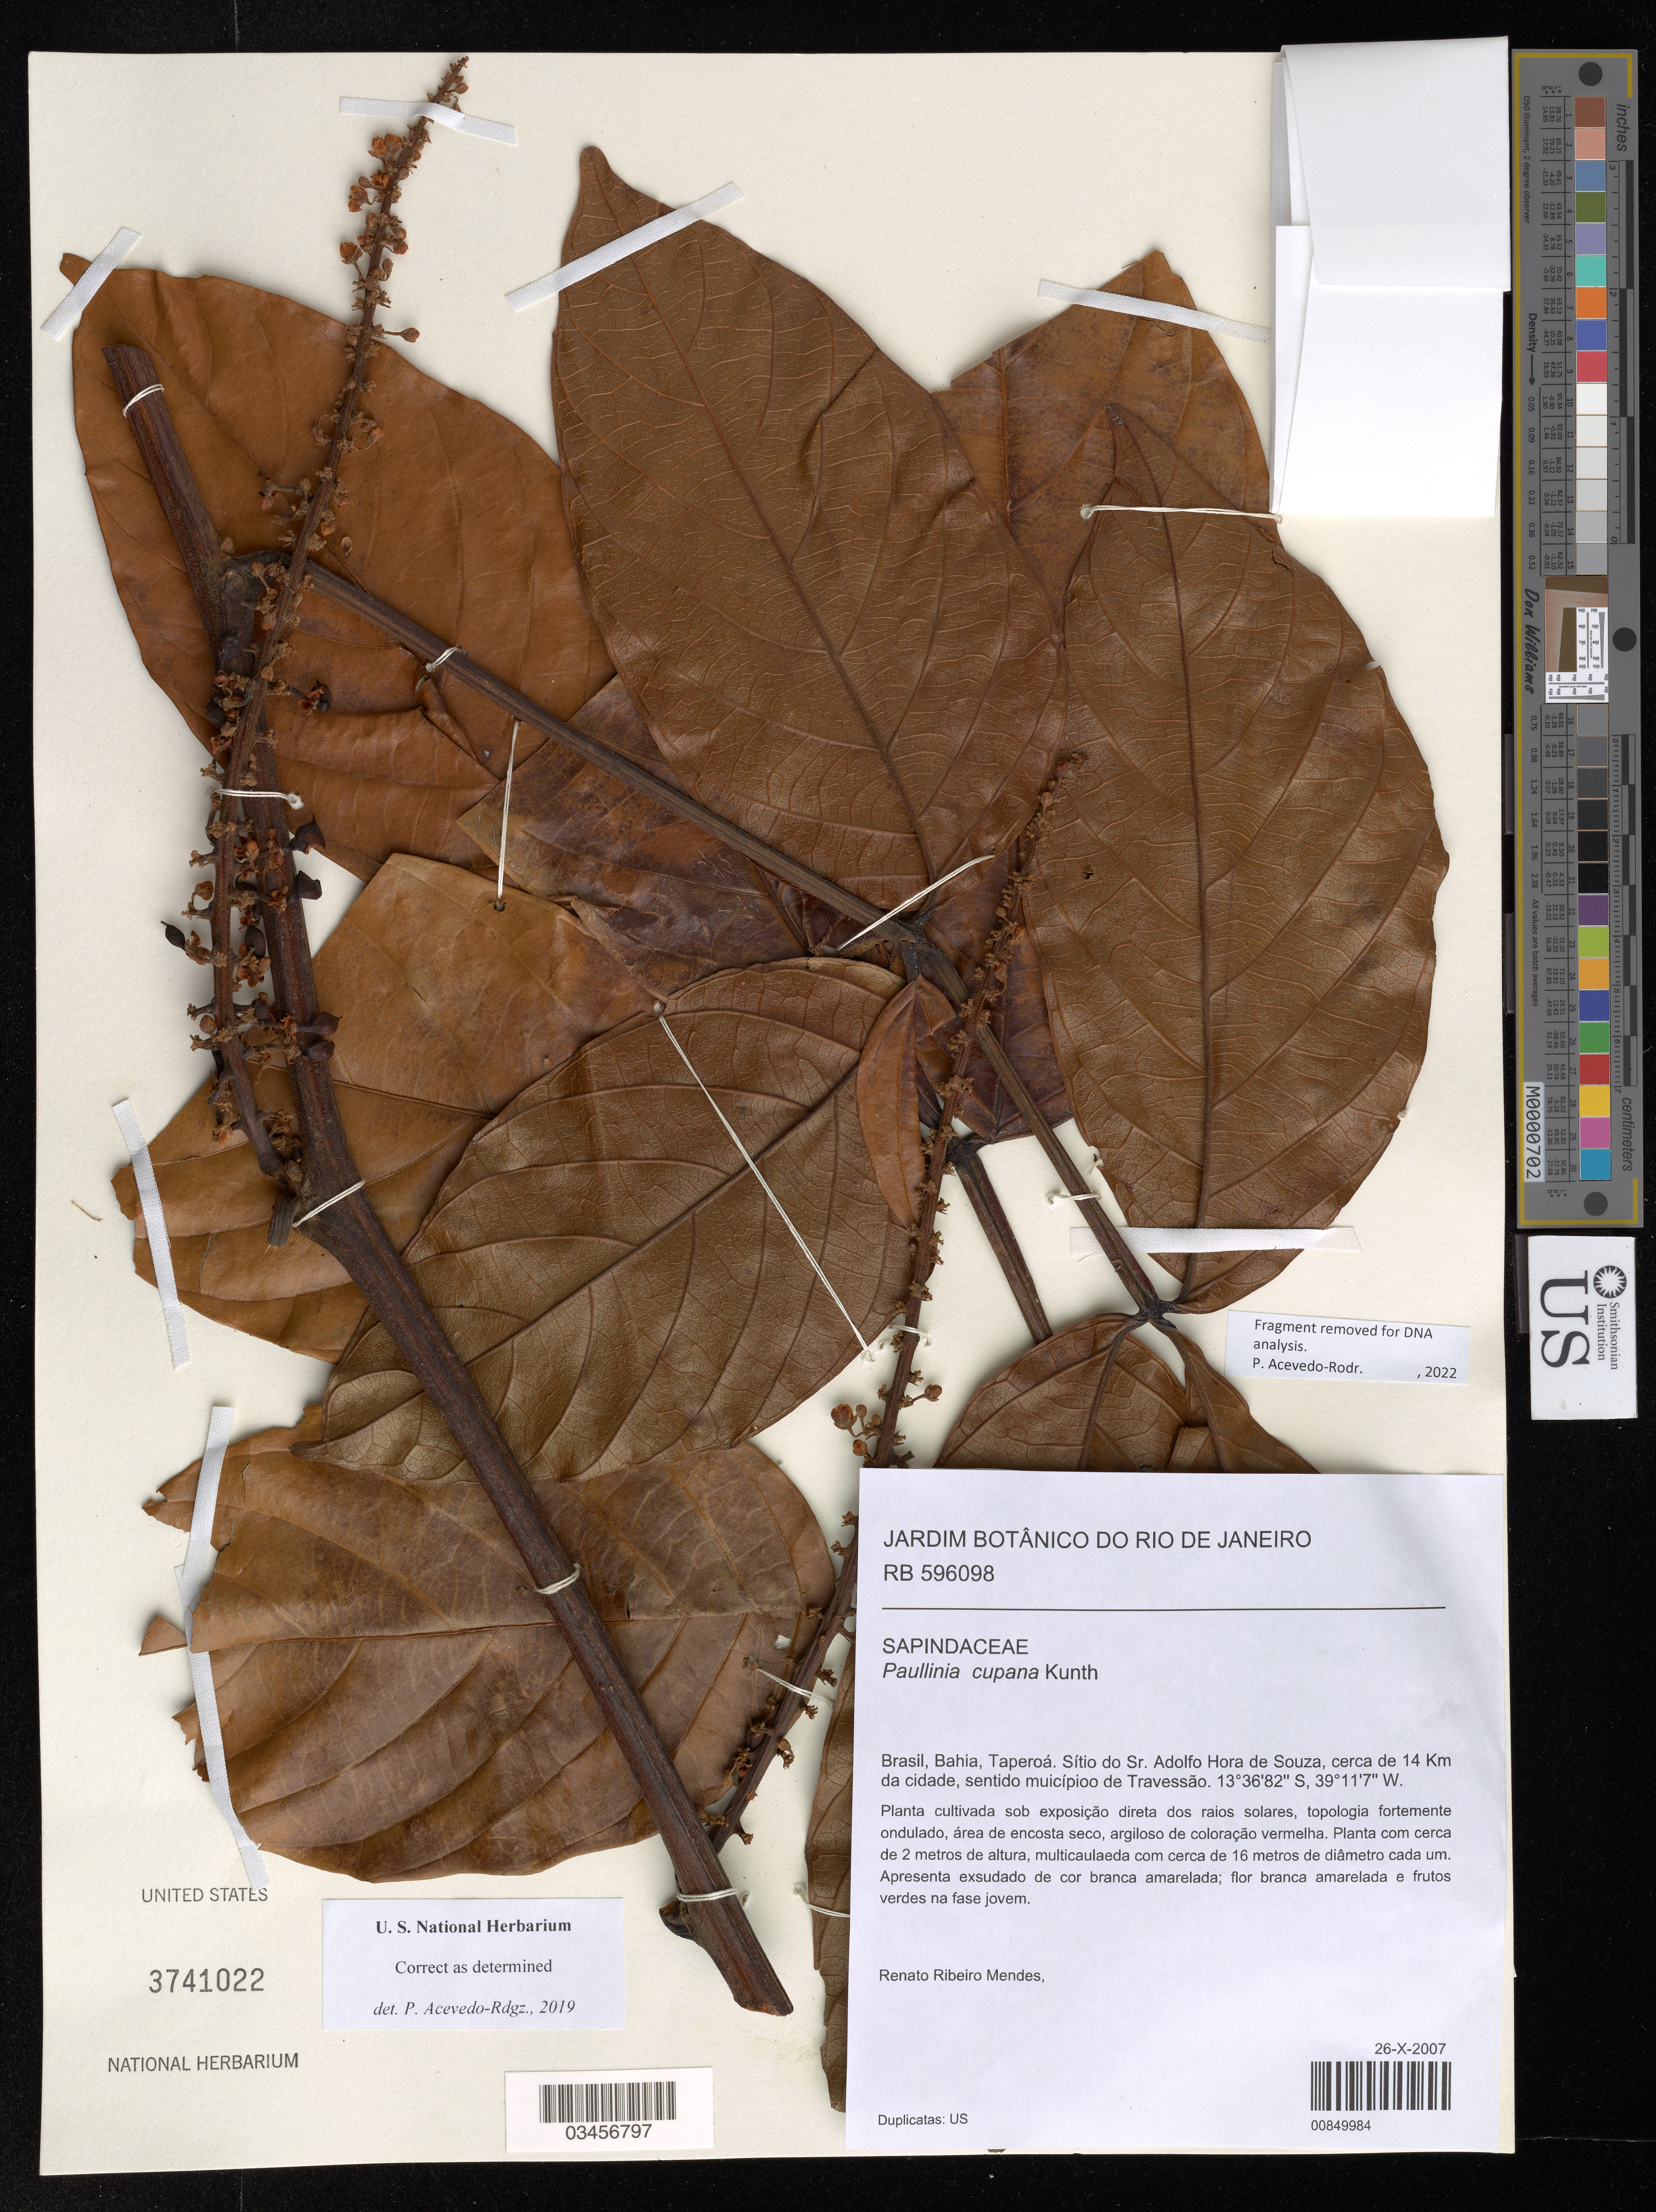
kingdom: Plantae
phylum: Tracheophyta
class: Magnoliopsida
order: Sapindales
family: Sapindaceae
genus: Paullinia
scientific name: Paullinia cupana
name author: Kunth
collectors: R. Ribeiro Mendes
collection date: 2007-10-26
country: Brazil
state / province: Bahia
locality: Taperoá. Sítio do Sr. Adolfo Hora de Souza, cerca de 14 km da cidade, sentido municipio de Travessão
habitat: Plant cultivada sob exposição direta dos raios solares, topologia fortemente ondulado, área de encosta seco, argiloso de coloração vermelha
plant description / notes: RB #596098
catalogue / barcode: US 3741022